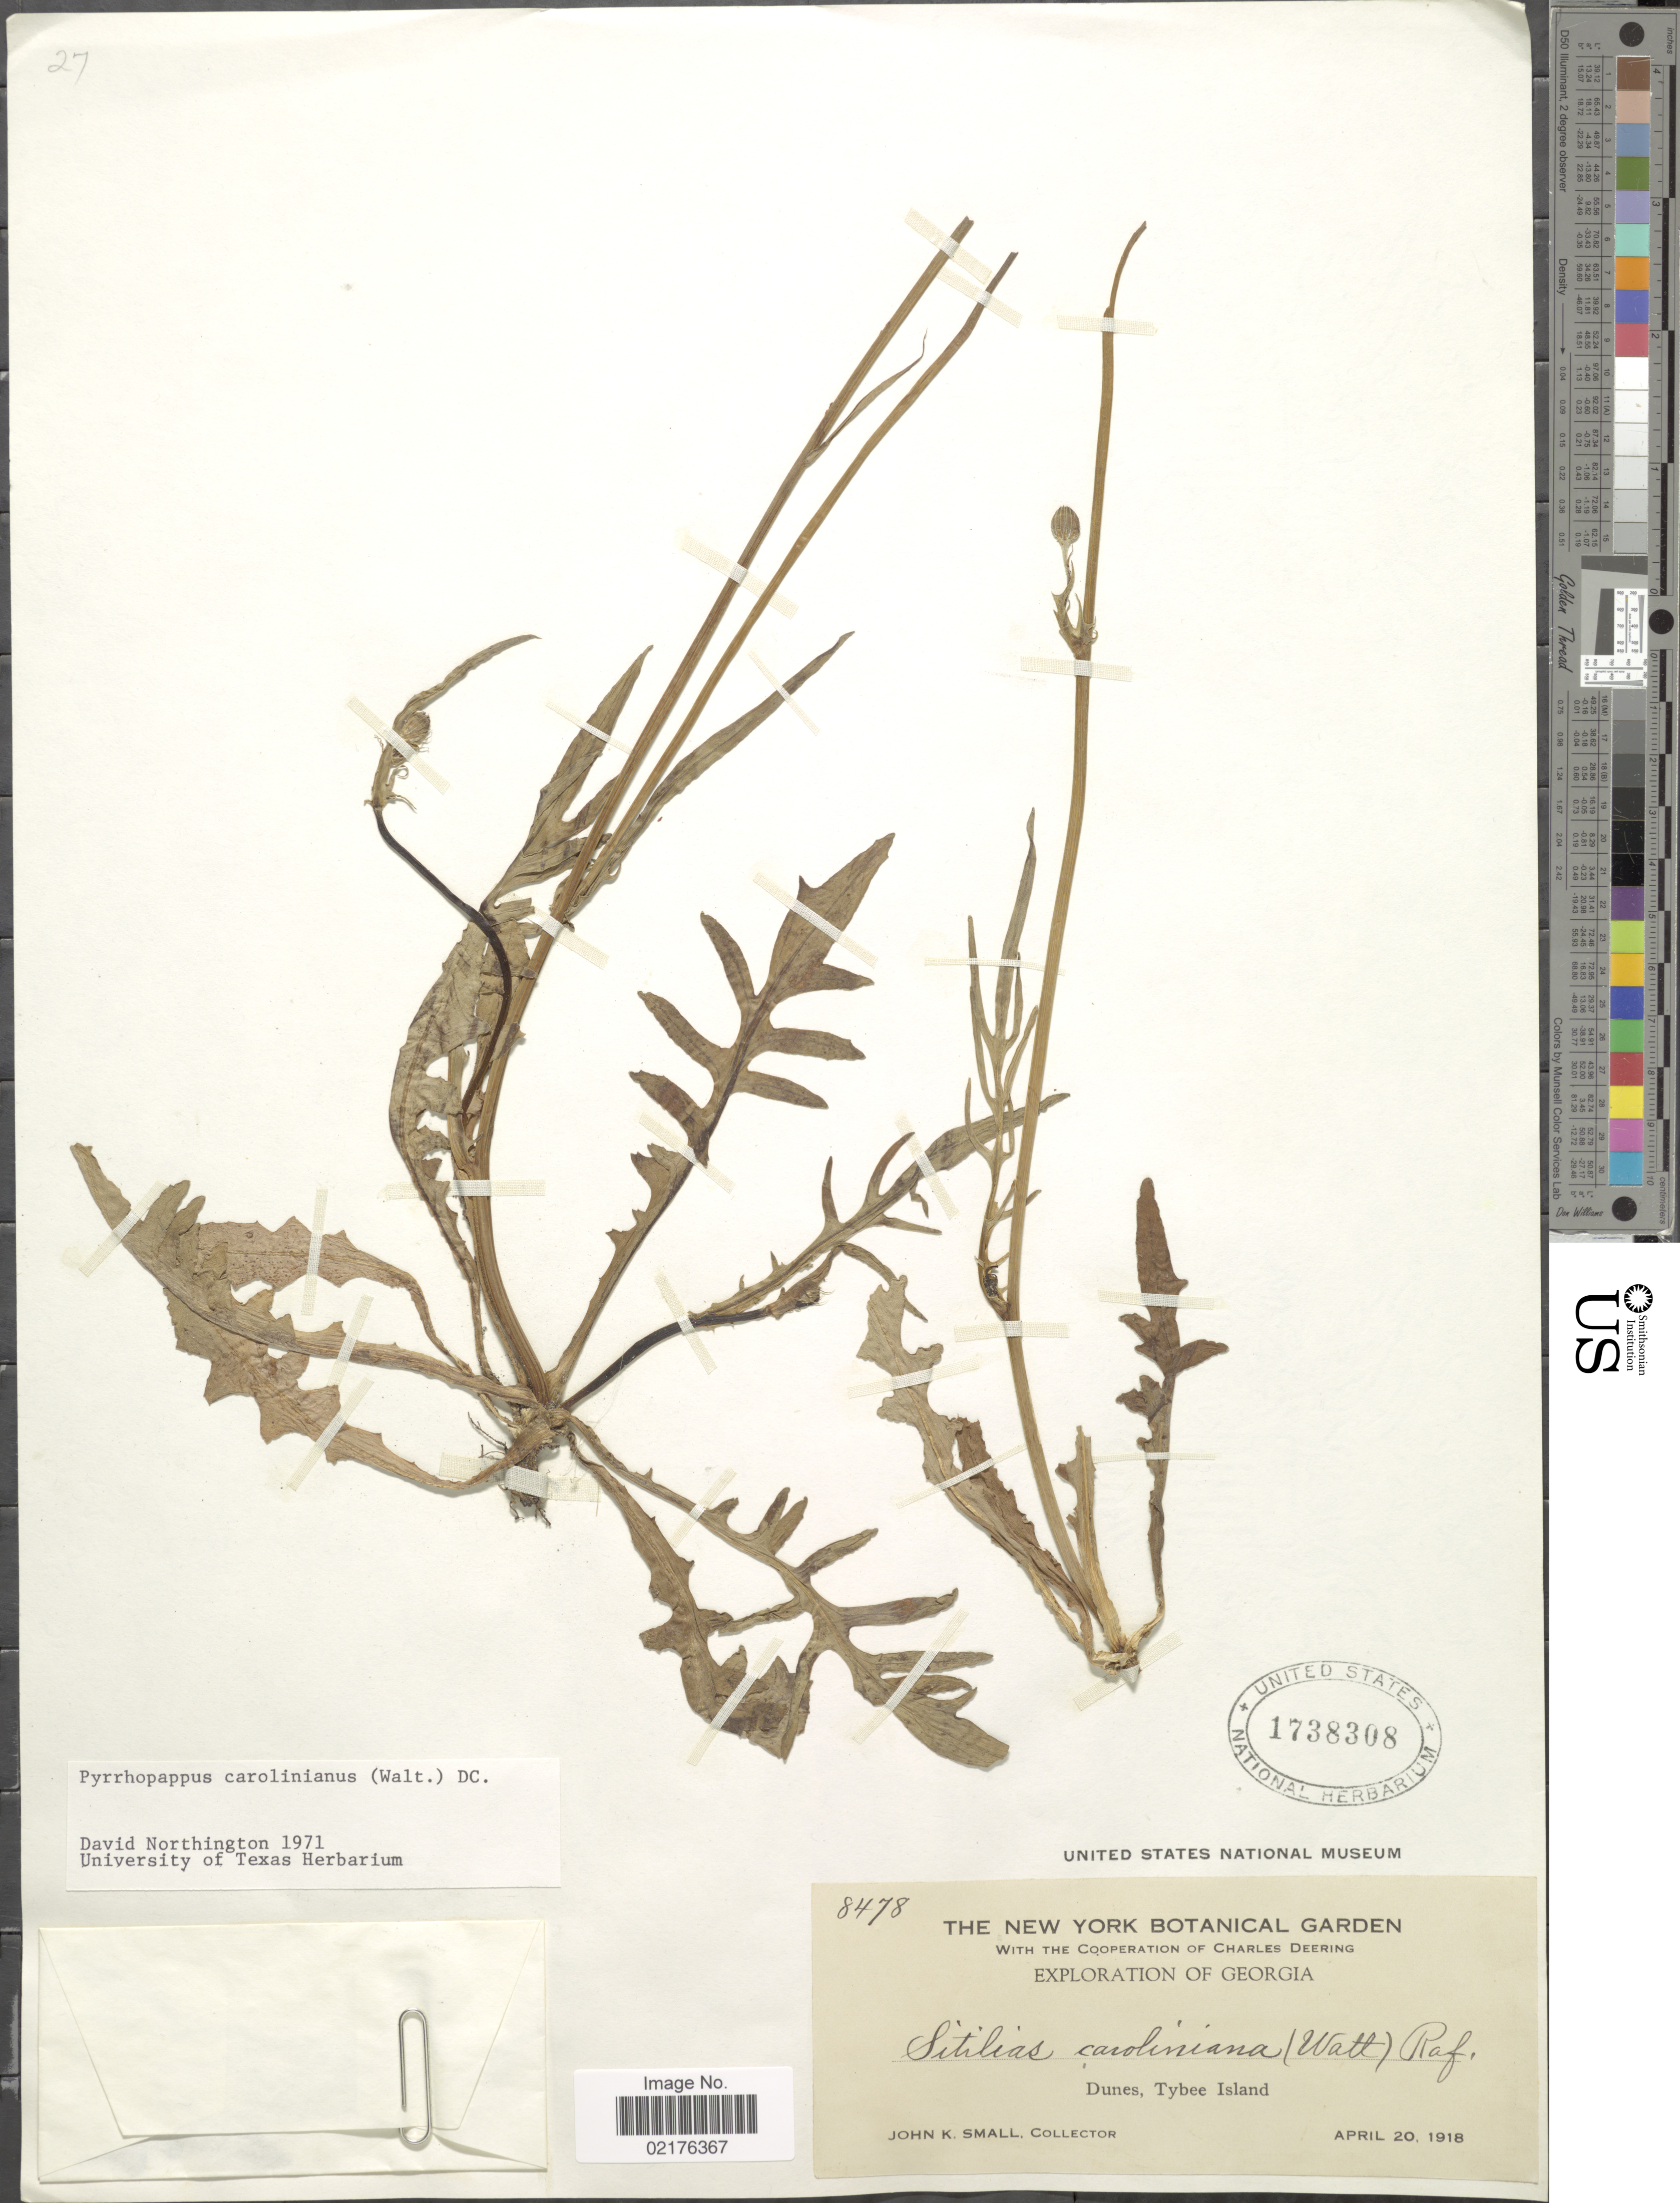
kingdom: Plantae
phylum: Tracheophyta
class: Magnoliopsida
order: Asterales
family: Asteraceae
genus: Pyrrhopappus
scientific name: Pyrrhopappus carolinianus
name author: (Walter) DC.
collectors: J. K. Small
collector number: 8478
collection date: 1918-04-20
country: United States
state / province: Georgia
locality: Dunes, Tybee Island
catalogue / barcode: US 1738308